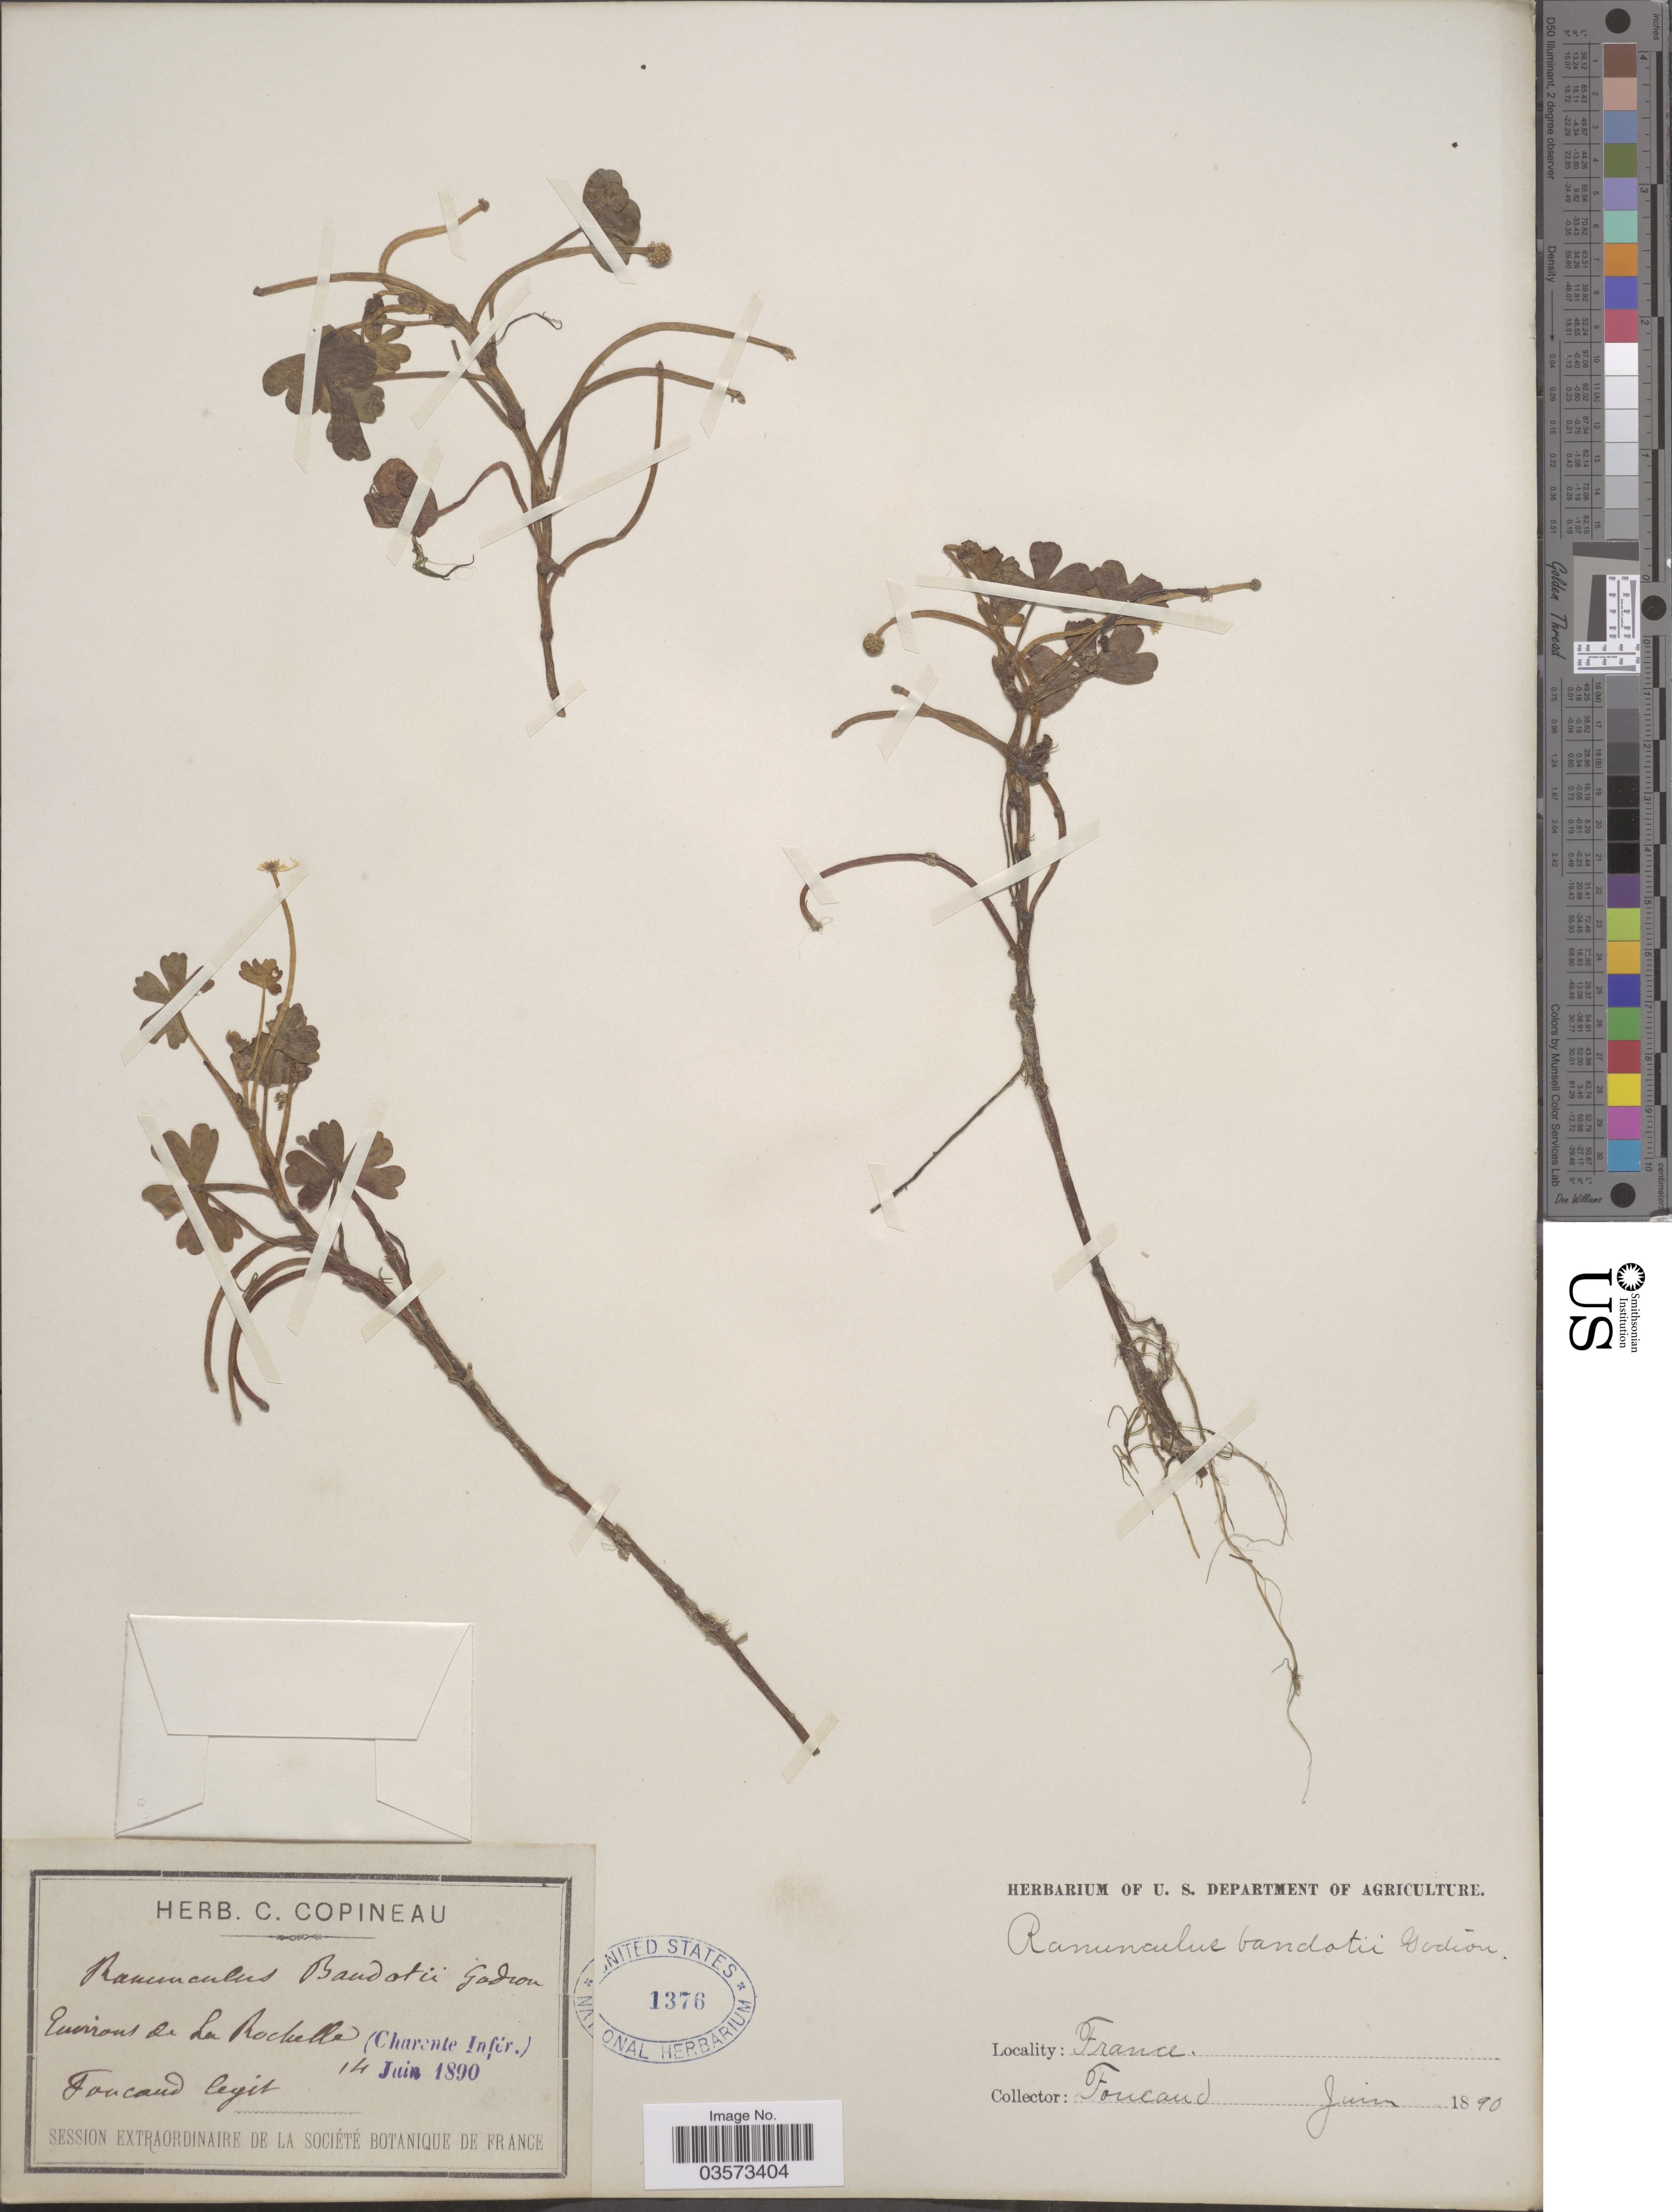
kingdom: Plantae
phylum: Tracheophyta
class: Magnoliopsida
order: Ranunculales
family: Ranunculaceae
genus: Ranunculus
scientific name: Ranunculus baudotii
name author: Godr.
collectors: Foucaud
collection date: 1890-06-14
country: France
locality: Environs de La Rochelle (Charente Infir.).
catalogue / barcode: US 1376